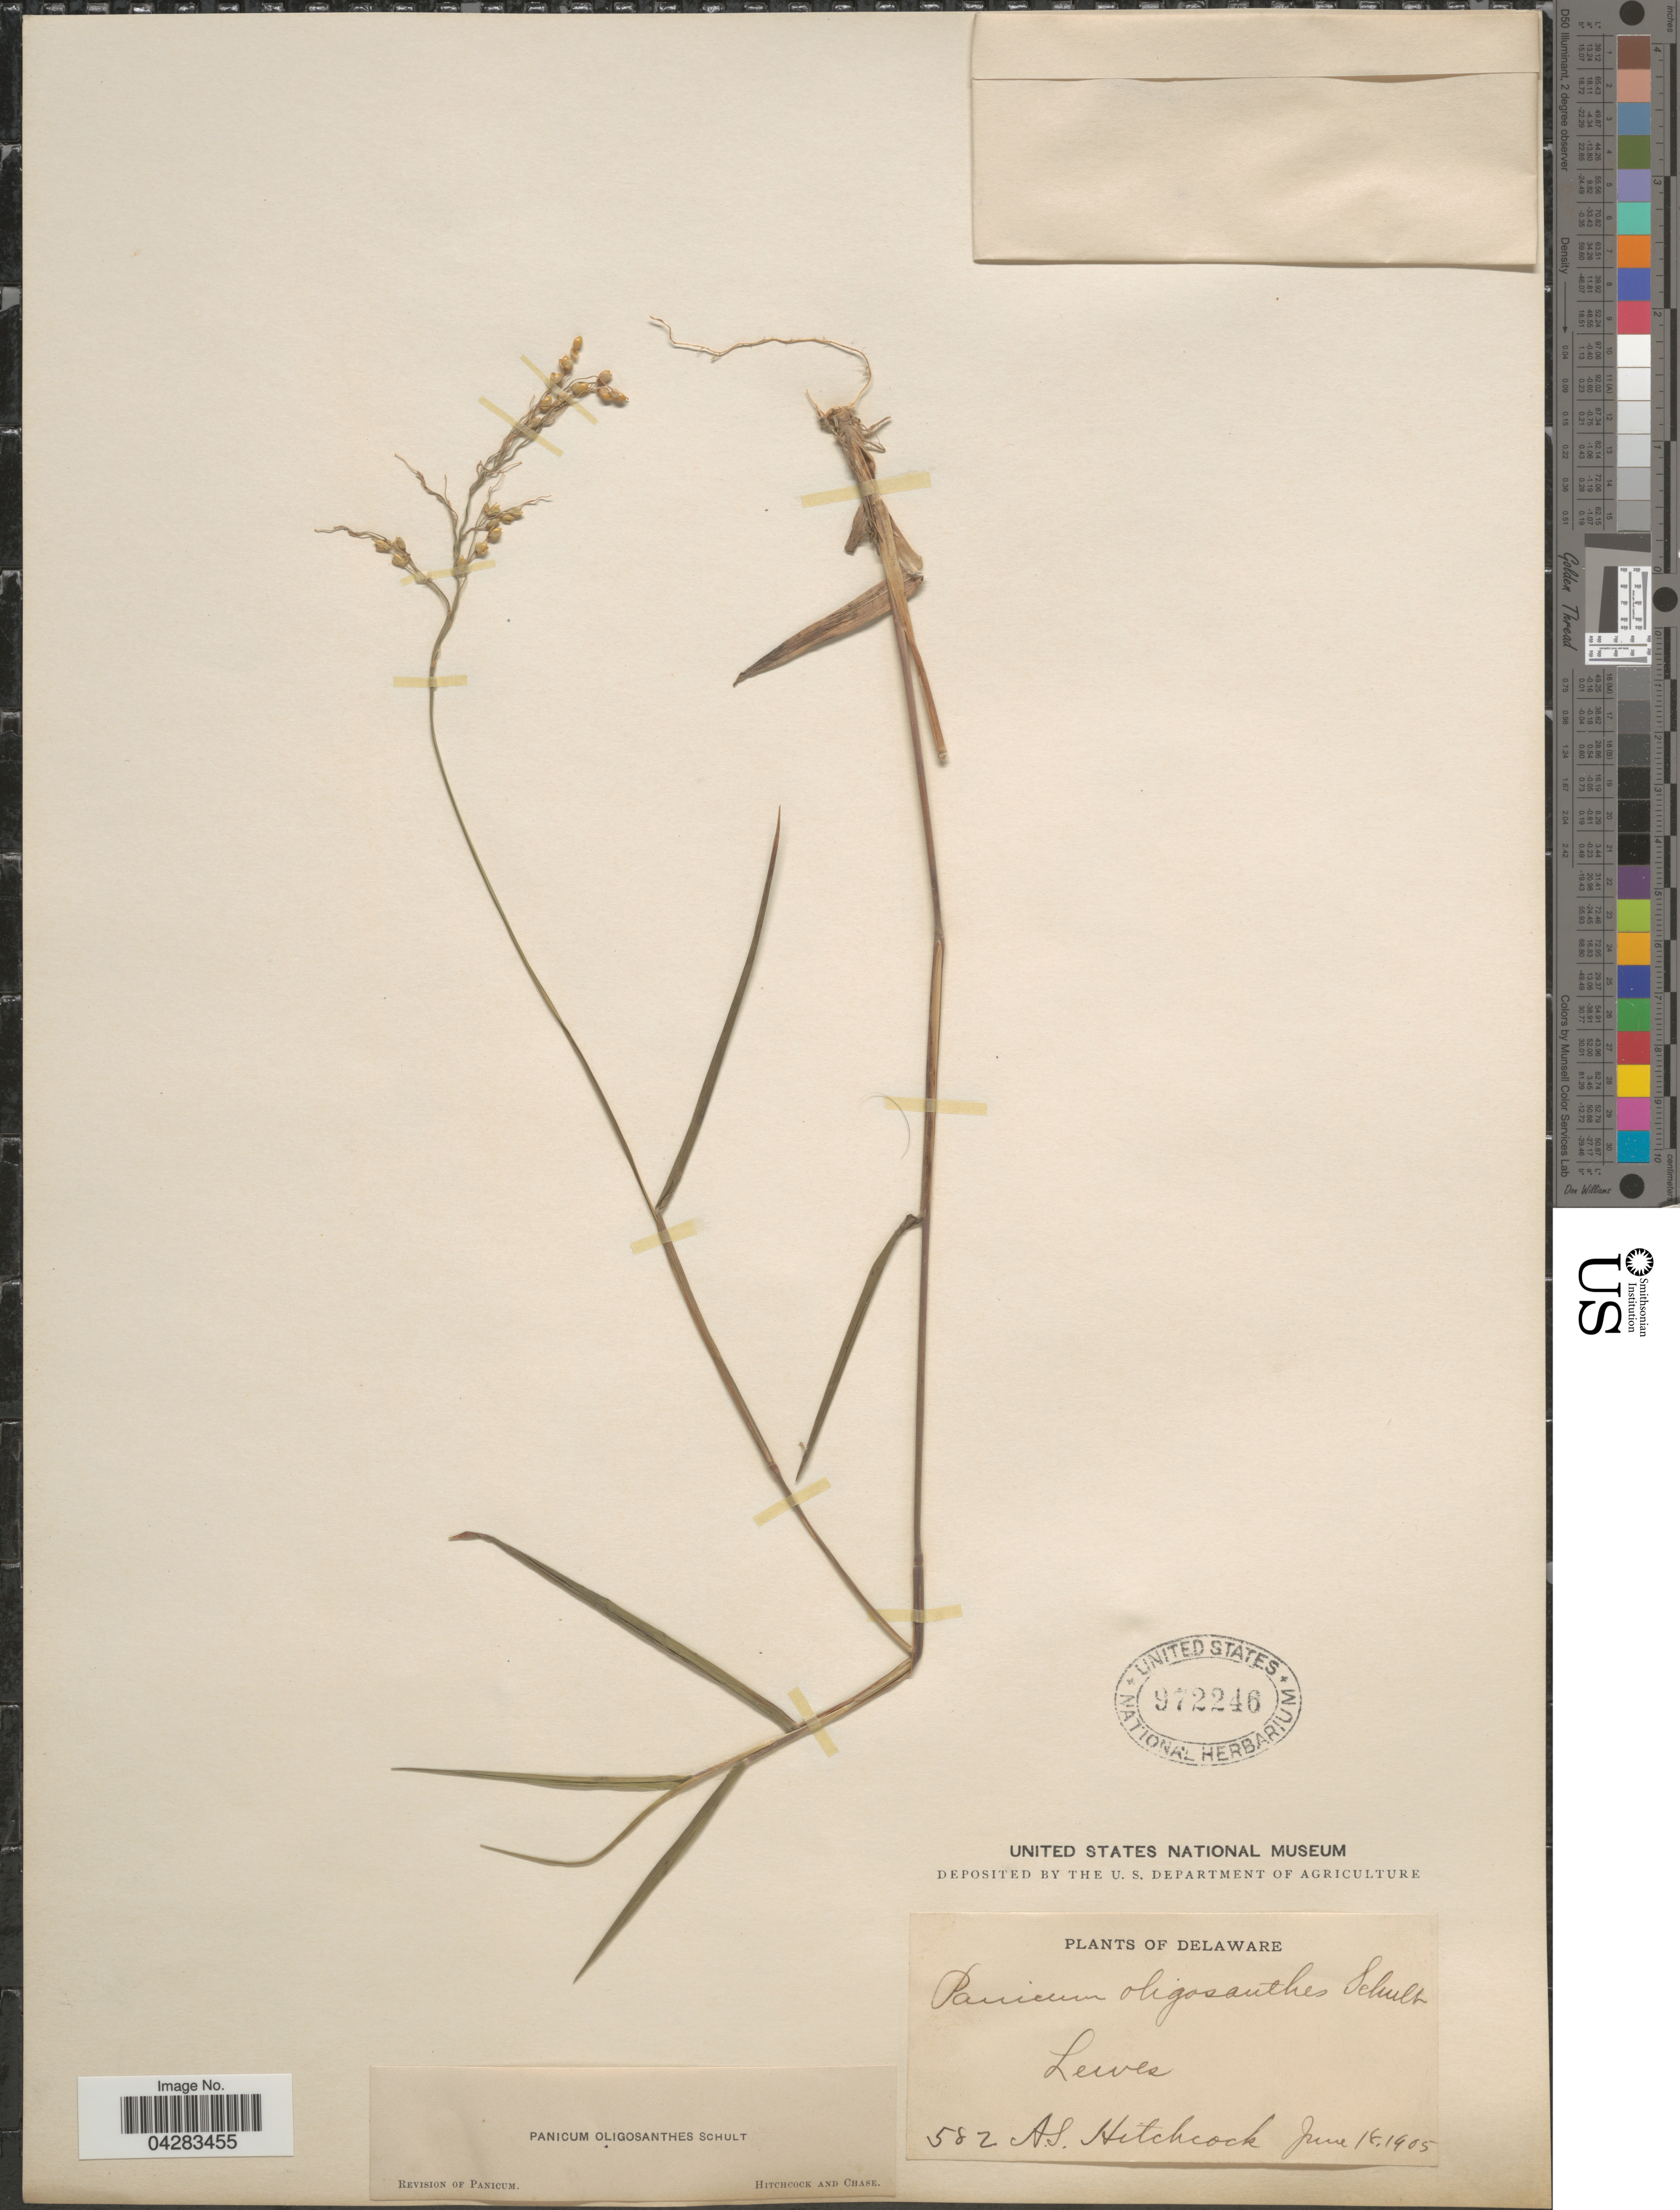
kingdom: Plantae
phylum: Tracheophyta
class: Liliopsida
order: Poales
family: Poaceae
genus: Dichanthelium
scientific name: Dichanthelium oligosanthes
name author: (Schult.) Gould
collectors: A. S. Hitchcock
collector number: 582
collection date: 1905-06-18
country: United States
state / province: Delaware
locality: Lewes.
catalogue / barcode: US 972246